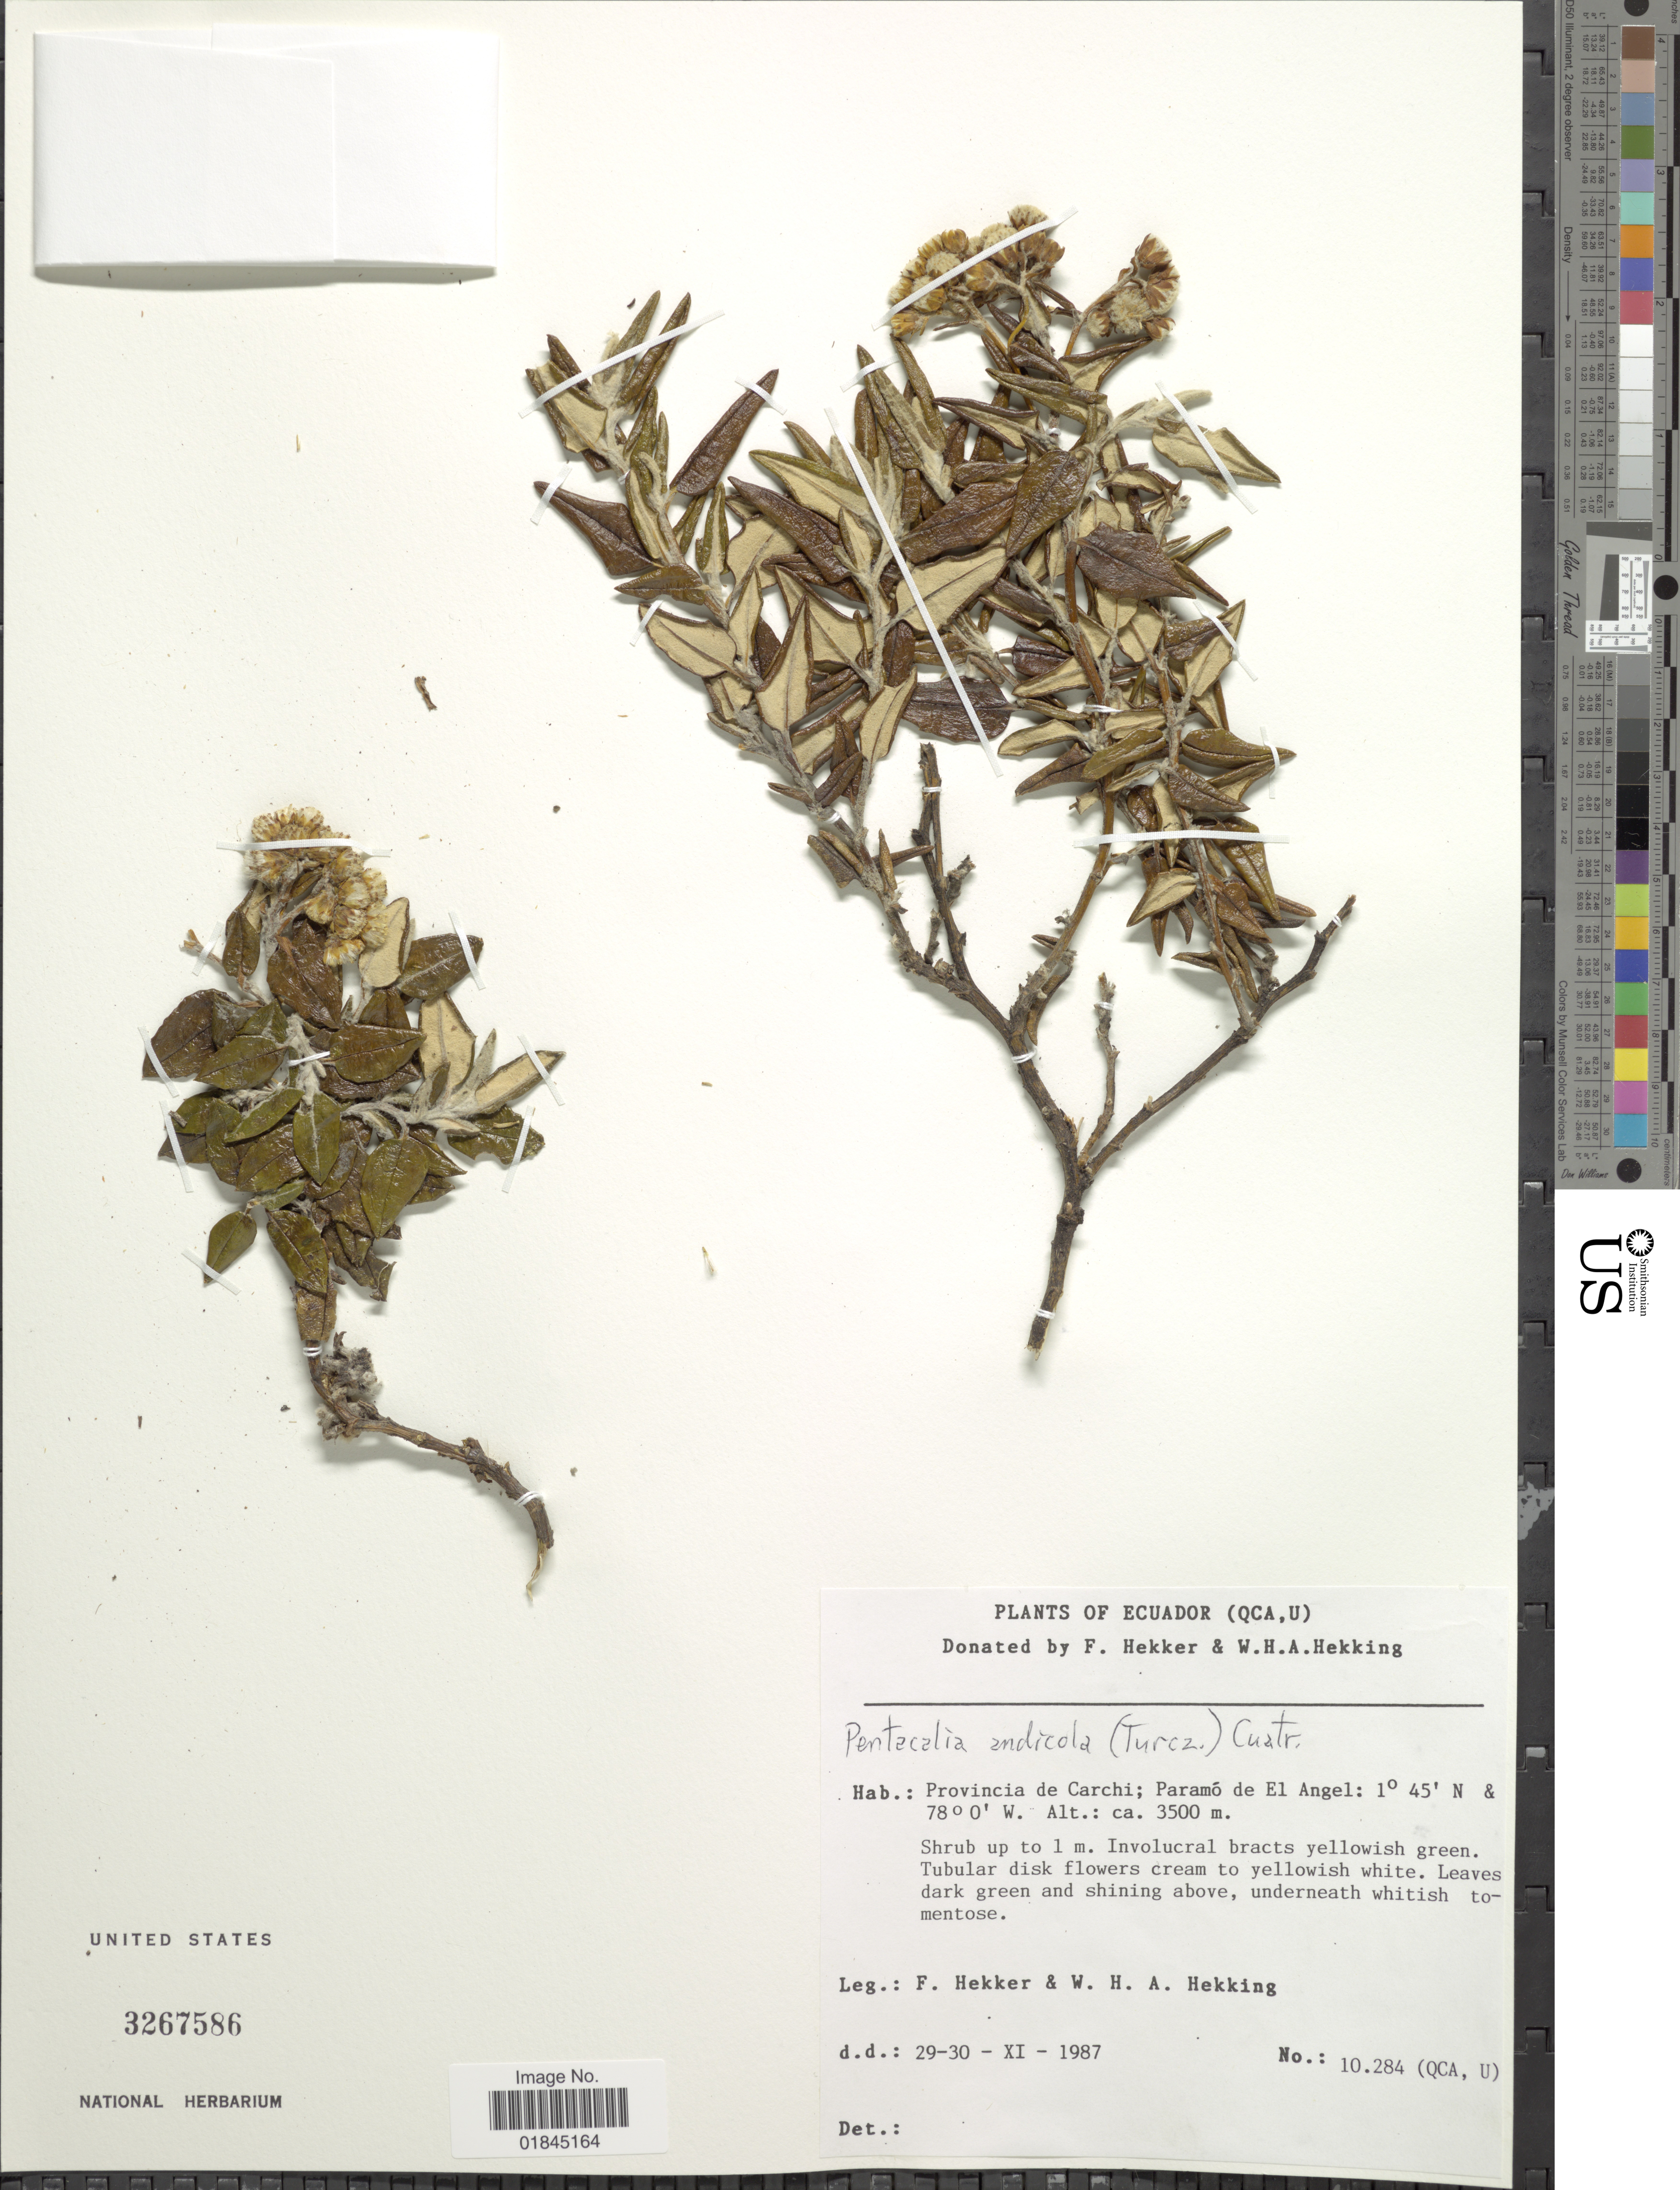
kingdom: Plantae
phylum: Tracheophyta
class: Magnoliopsida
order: Asterales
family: Asteraceae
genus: Pentacalia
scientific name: Pentacalia andicola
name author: (Turcz.) Cuatrec.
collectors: F. Hekker & W. H. A. Hekking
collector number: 10284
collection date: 1987-11-29/1987-11-30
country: Ecuador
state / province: Carchi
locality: Provincia de Carchi; Paramó de El Angel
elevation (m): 3500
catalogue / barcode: US 3267586